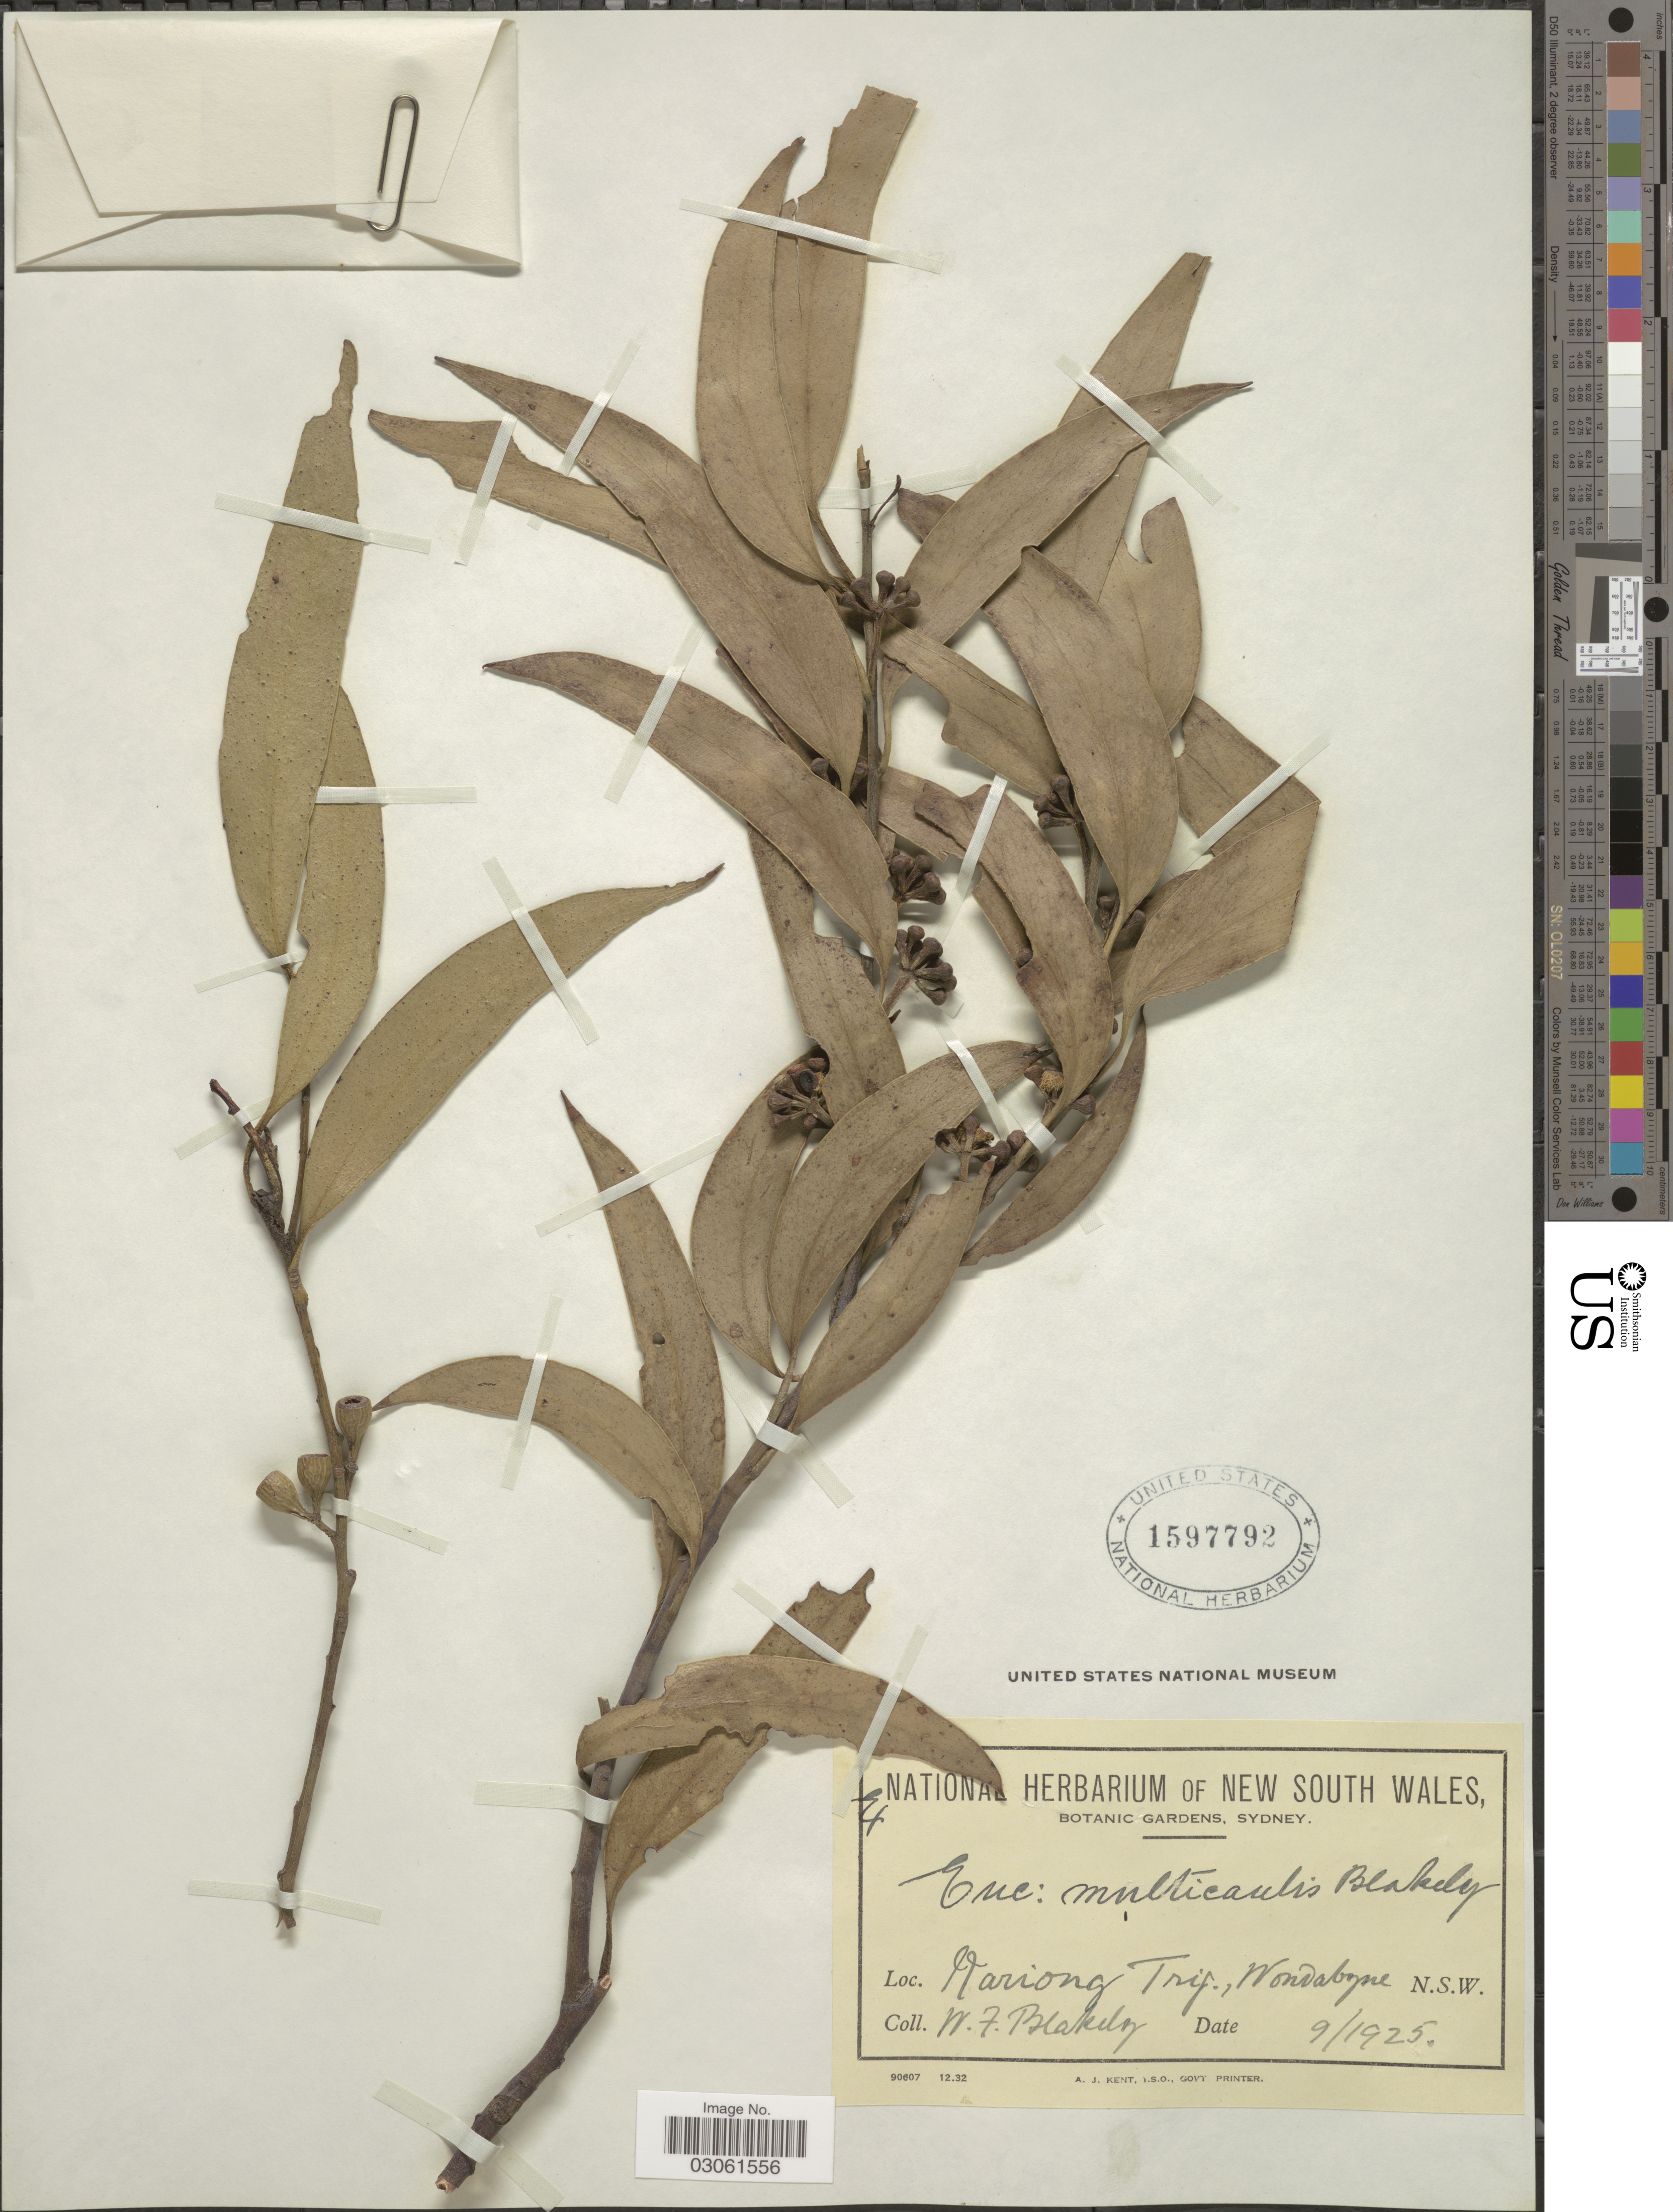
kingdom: Plantae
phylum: Tracheophyta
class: Magnoliopsida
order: Myrtales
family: Myrtaceae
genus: Eucalyptus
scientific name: Eucalyptus multicaulis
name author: Blakely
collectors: W. Blakely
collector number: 4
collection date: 1925-09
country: Australia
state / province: New South Wales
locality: Kariong Trip., Wondabyne, N.S.W.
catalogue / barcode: US 1597792